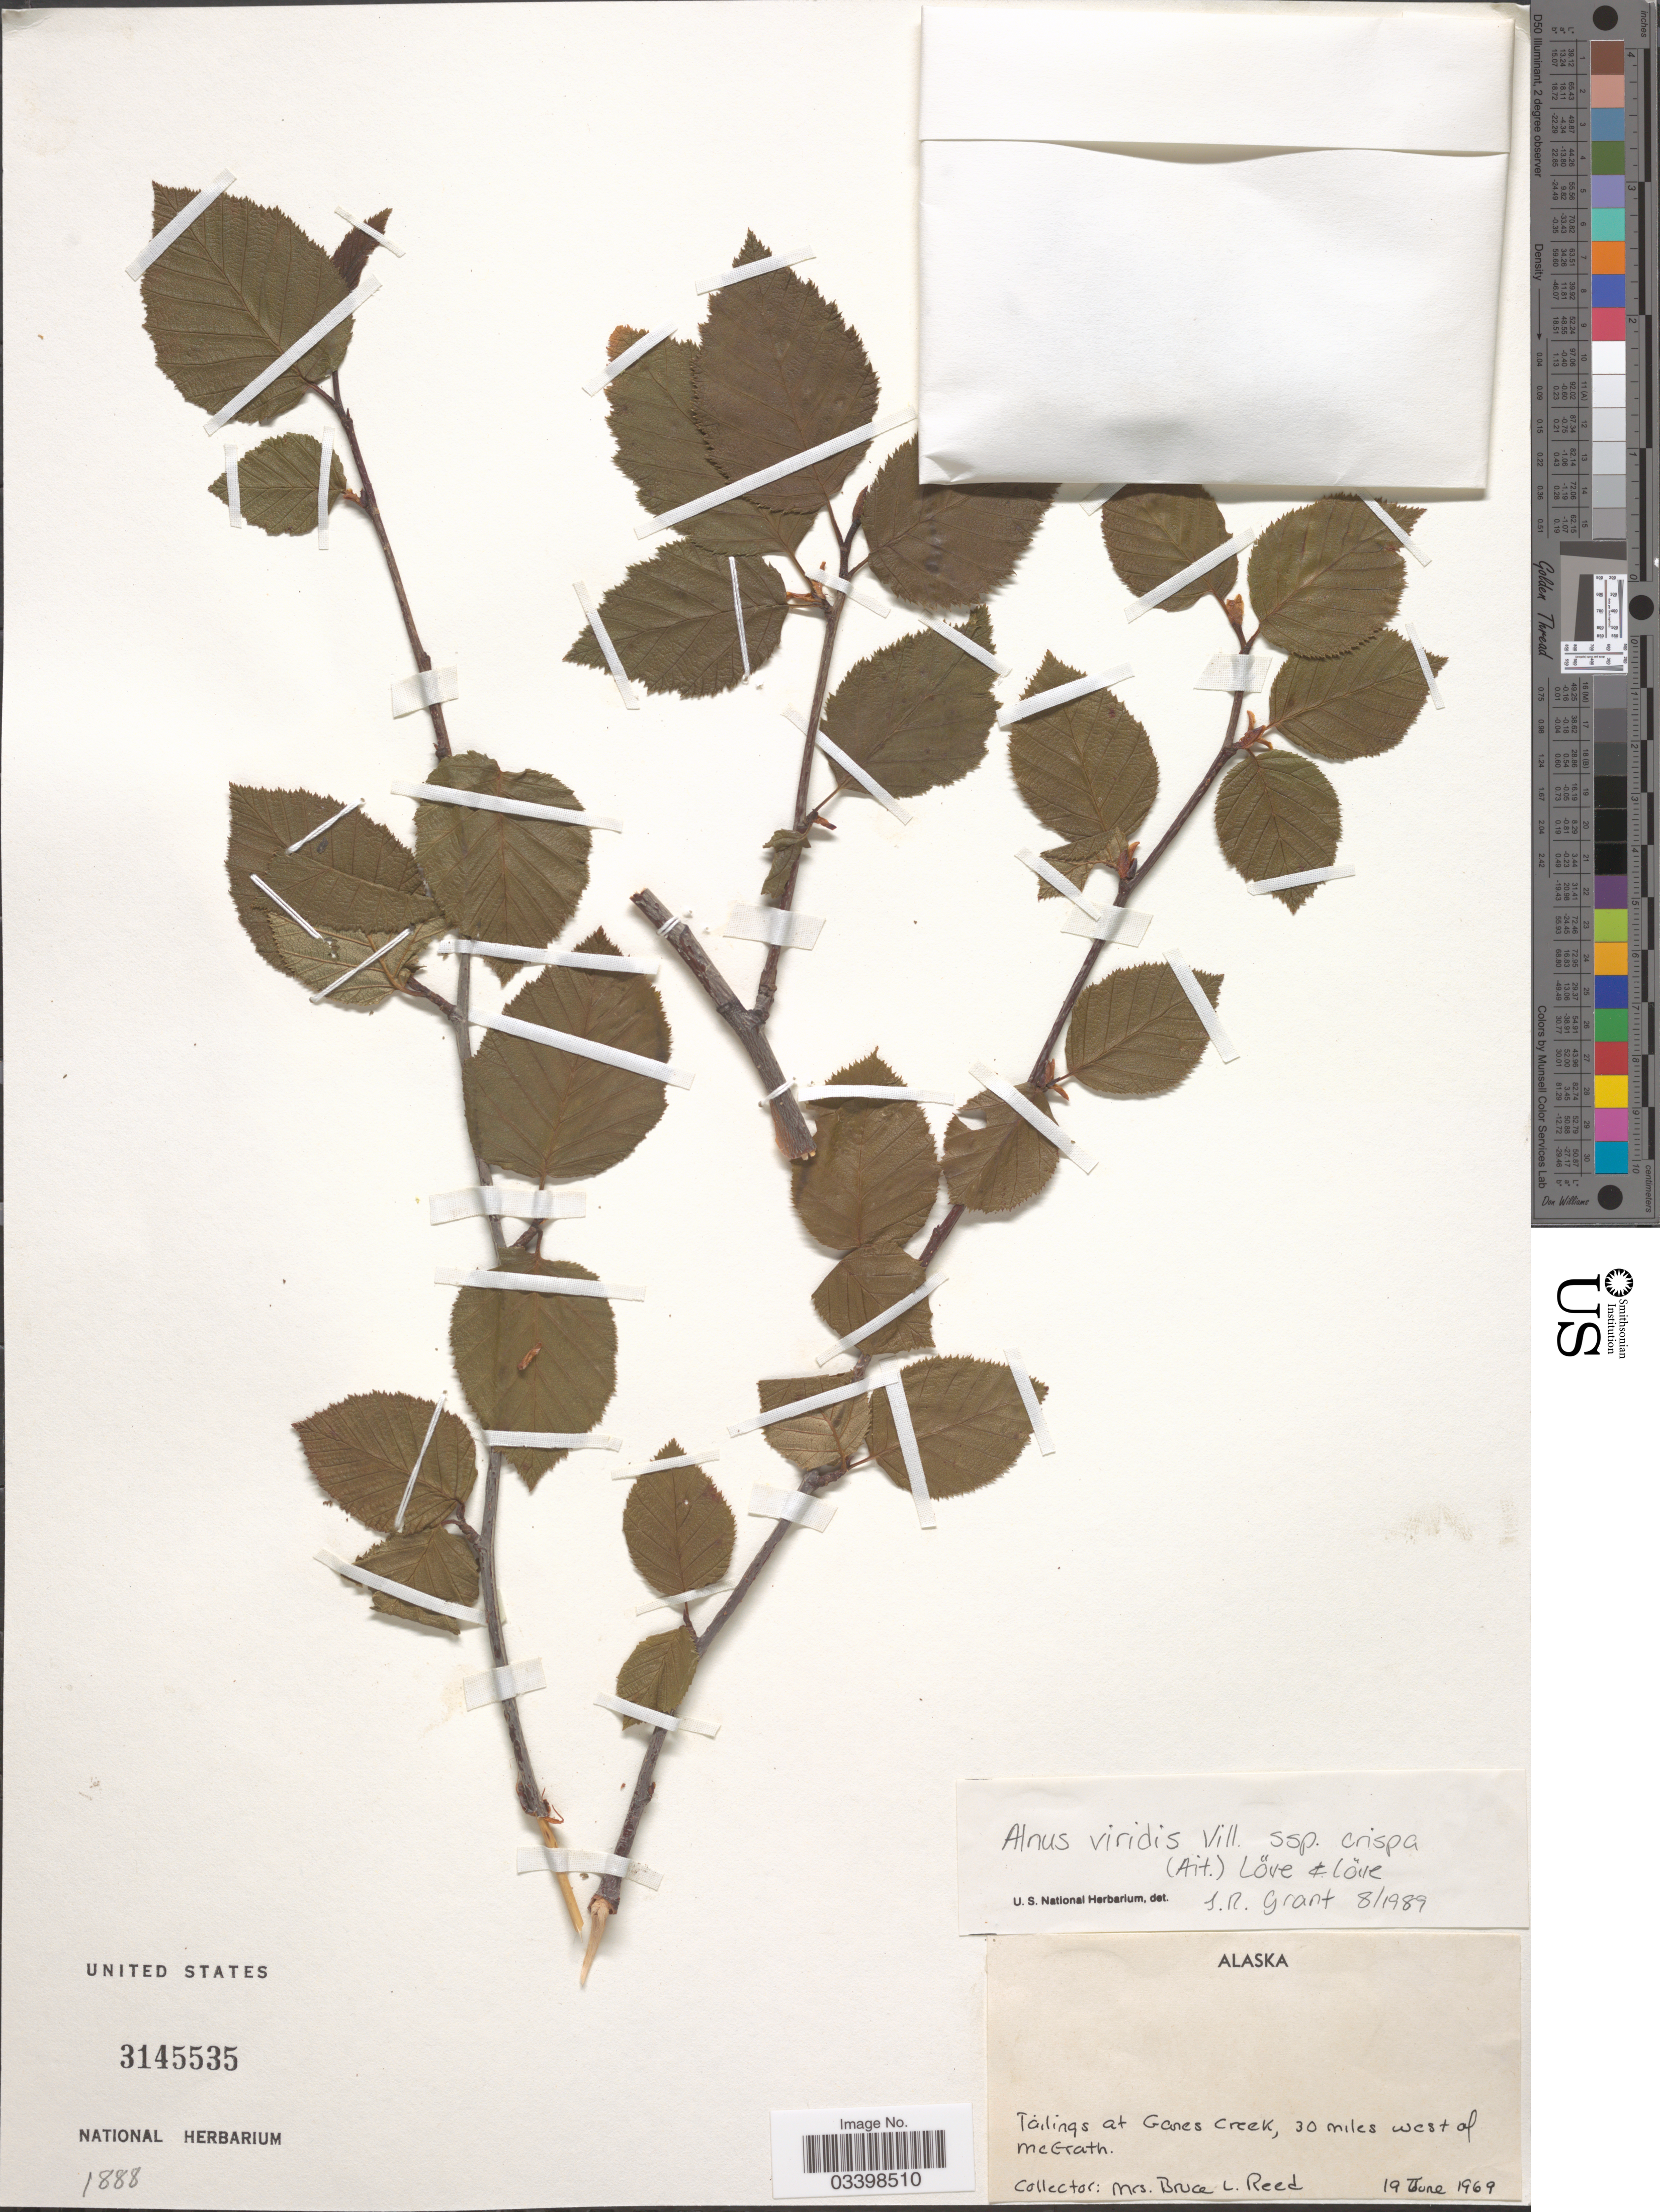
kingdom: Plantae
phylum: Tracheophyta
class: Magnoliopsida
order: Fagales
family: Betulaceae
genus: Alnus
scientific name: Alnus viridis subsp. crispa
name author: (Aiton) Turrill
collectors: B. Reed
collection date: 1969-06-19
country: United States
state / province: Alaska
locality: Tailings at Ganes Creek, 30 miles west of McGrath.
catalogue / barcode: US 3145535